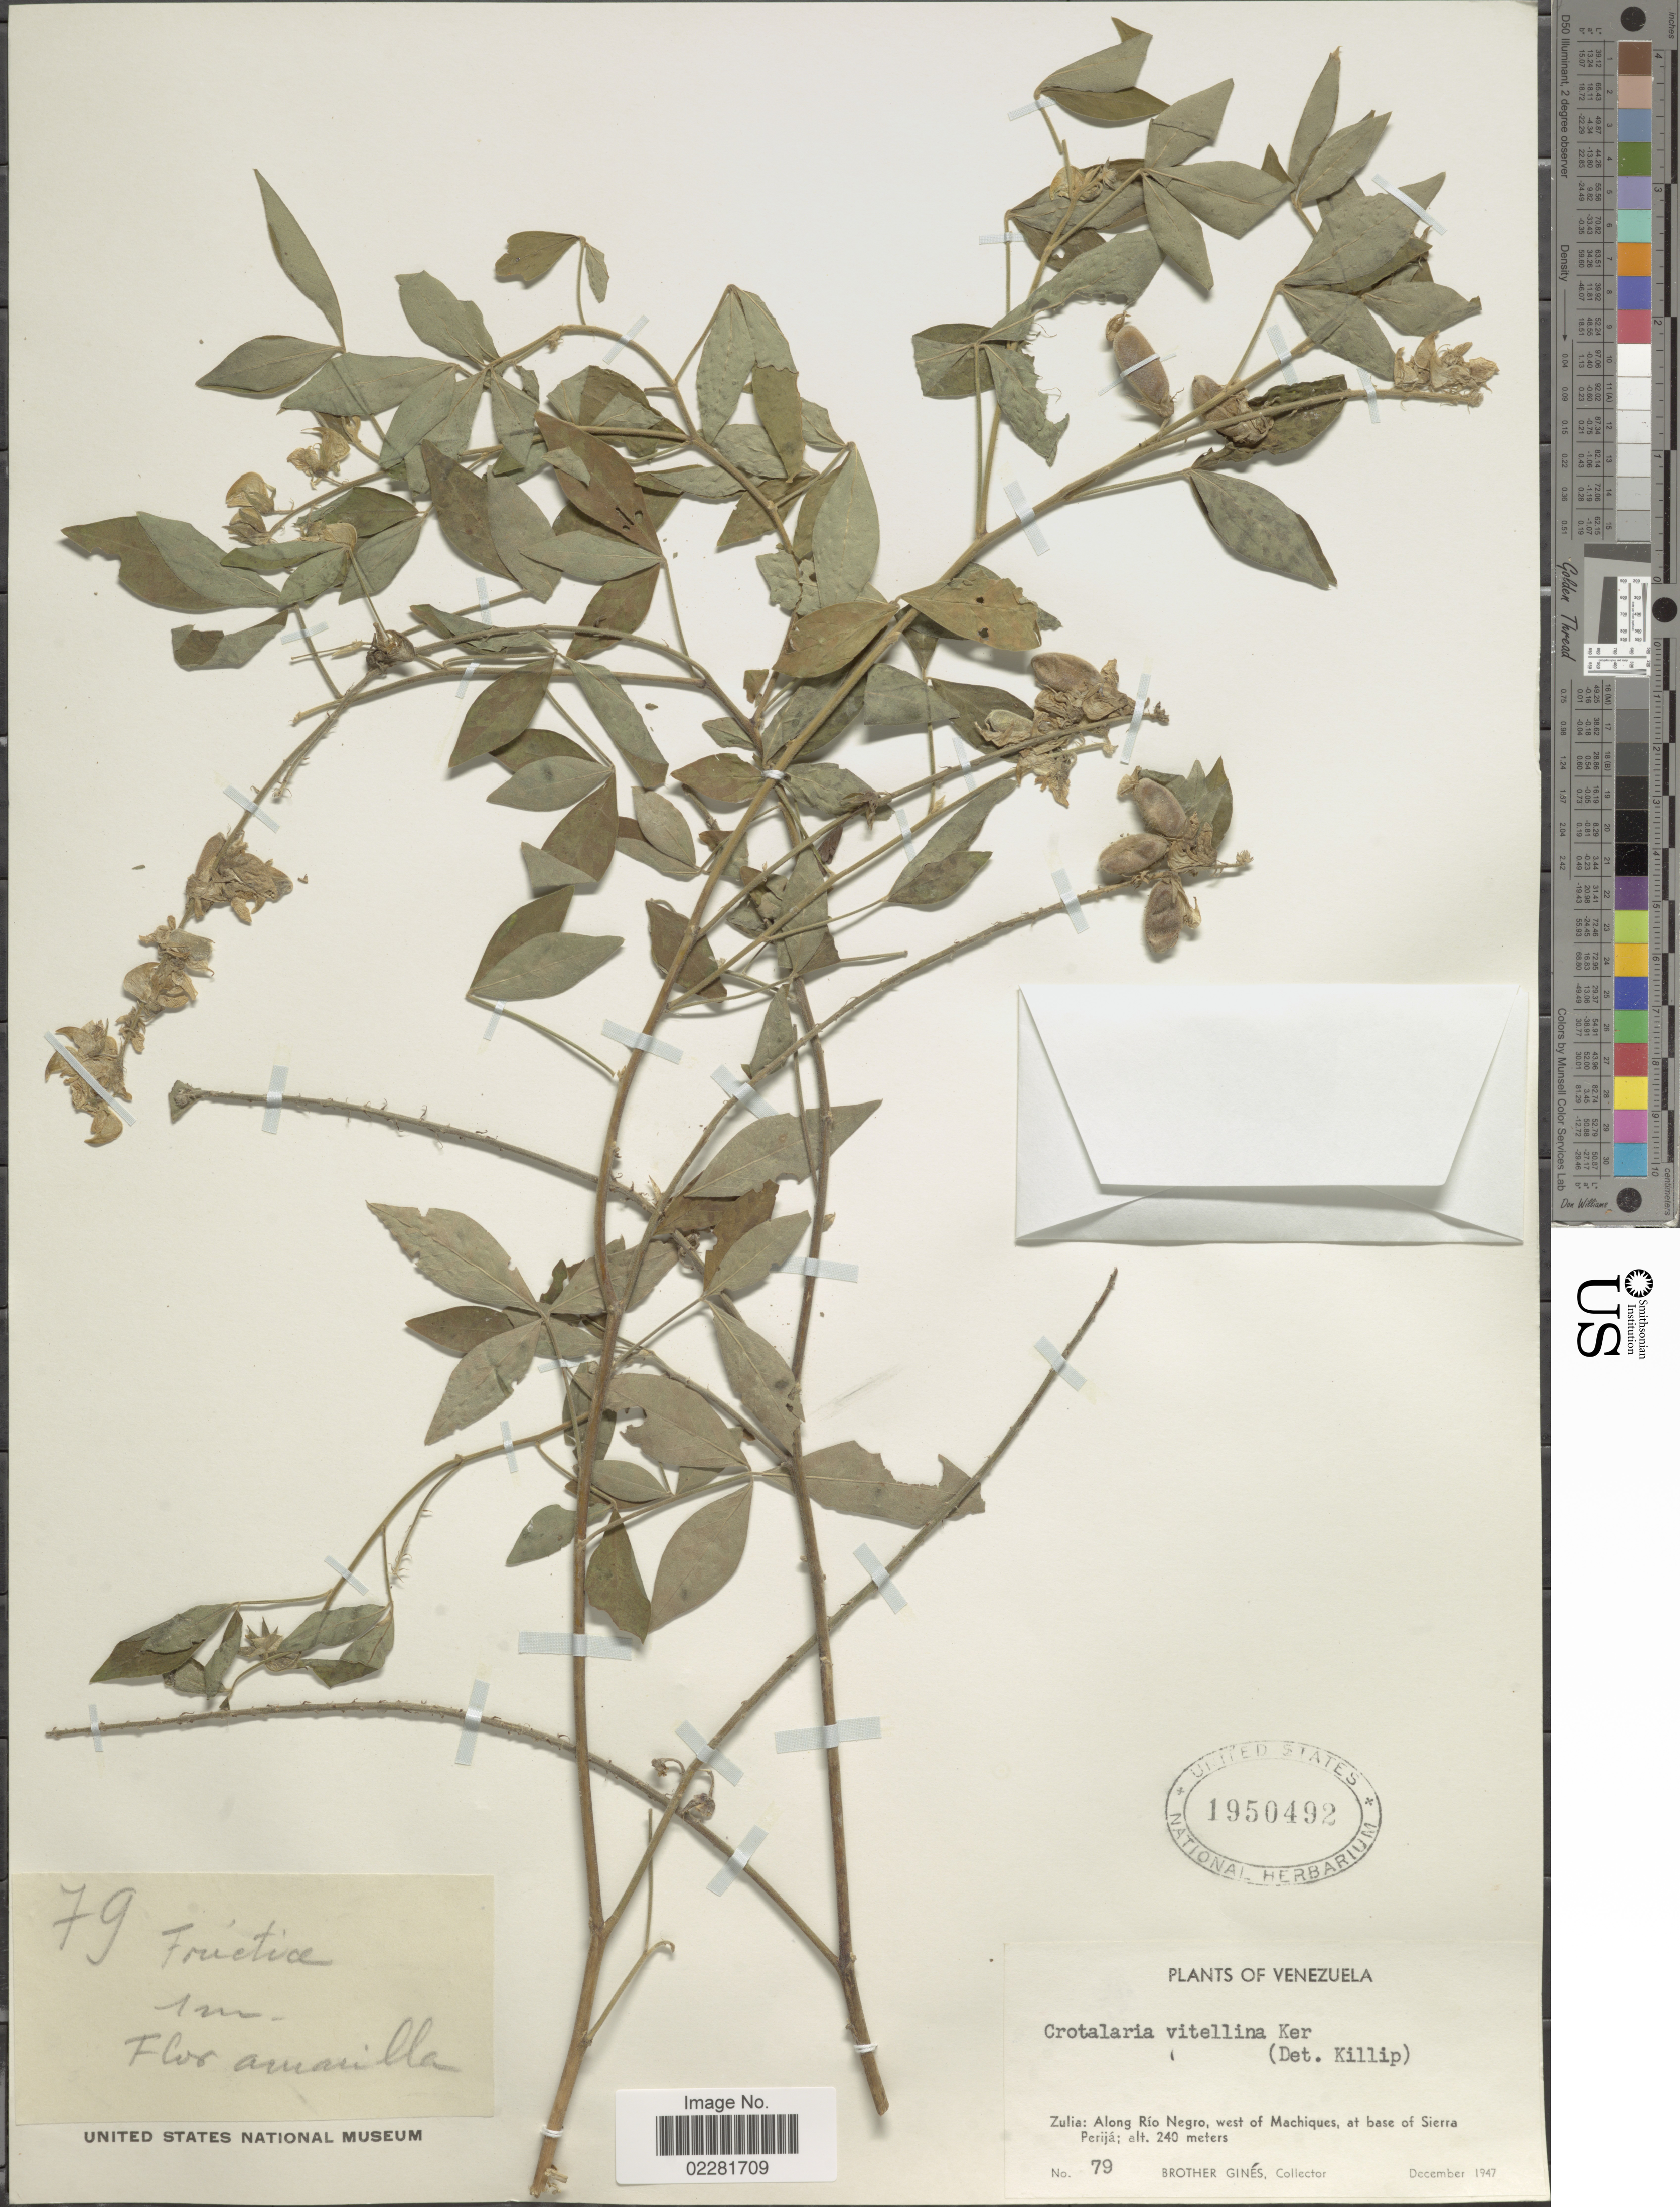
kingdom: Plantae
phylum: Tracheophyta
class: Magnoliopsida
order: Fabales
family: Fabaceae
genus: Crotalaria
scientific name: Crotalaria vitellina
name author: Ker Gawl.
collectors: Bro. Gines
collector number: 79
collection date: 1947-12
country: Venezuela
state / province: Zulia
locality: Along Rio Negro, west of Machiques, at base of Sierra Perija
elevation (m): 240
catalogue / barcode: US 1950492